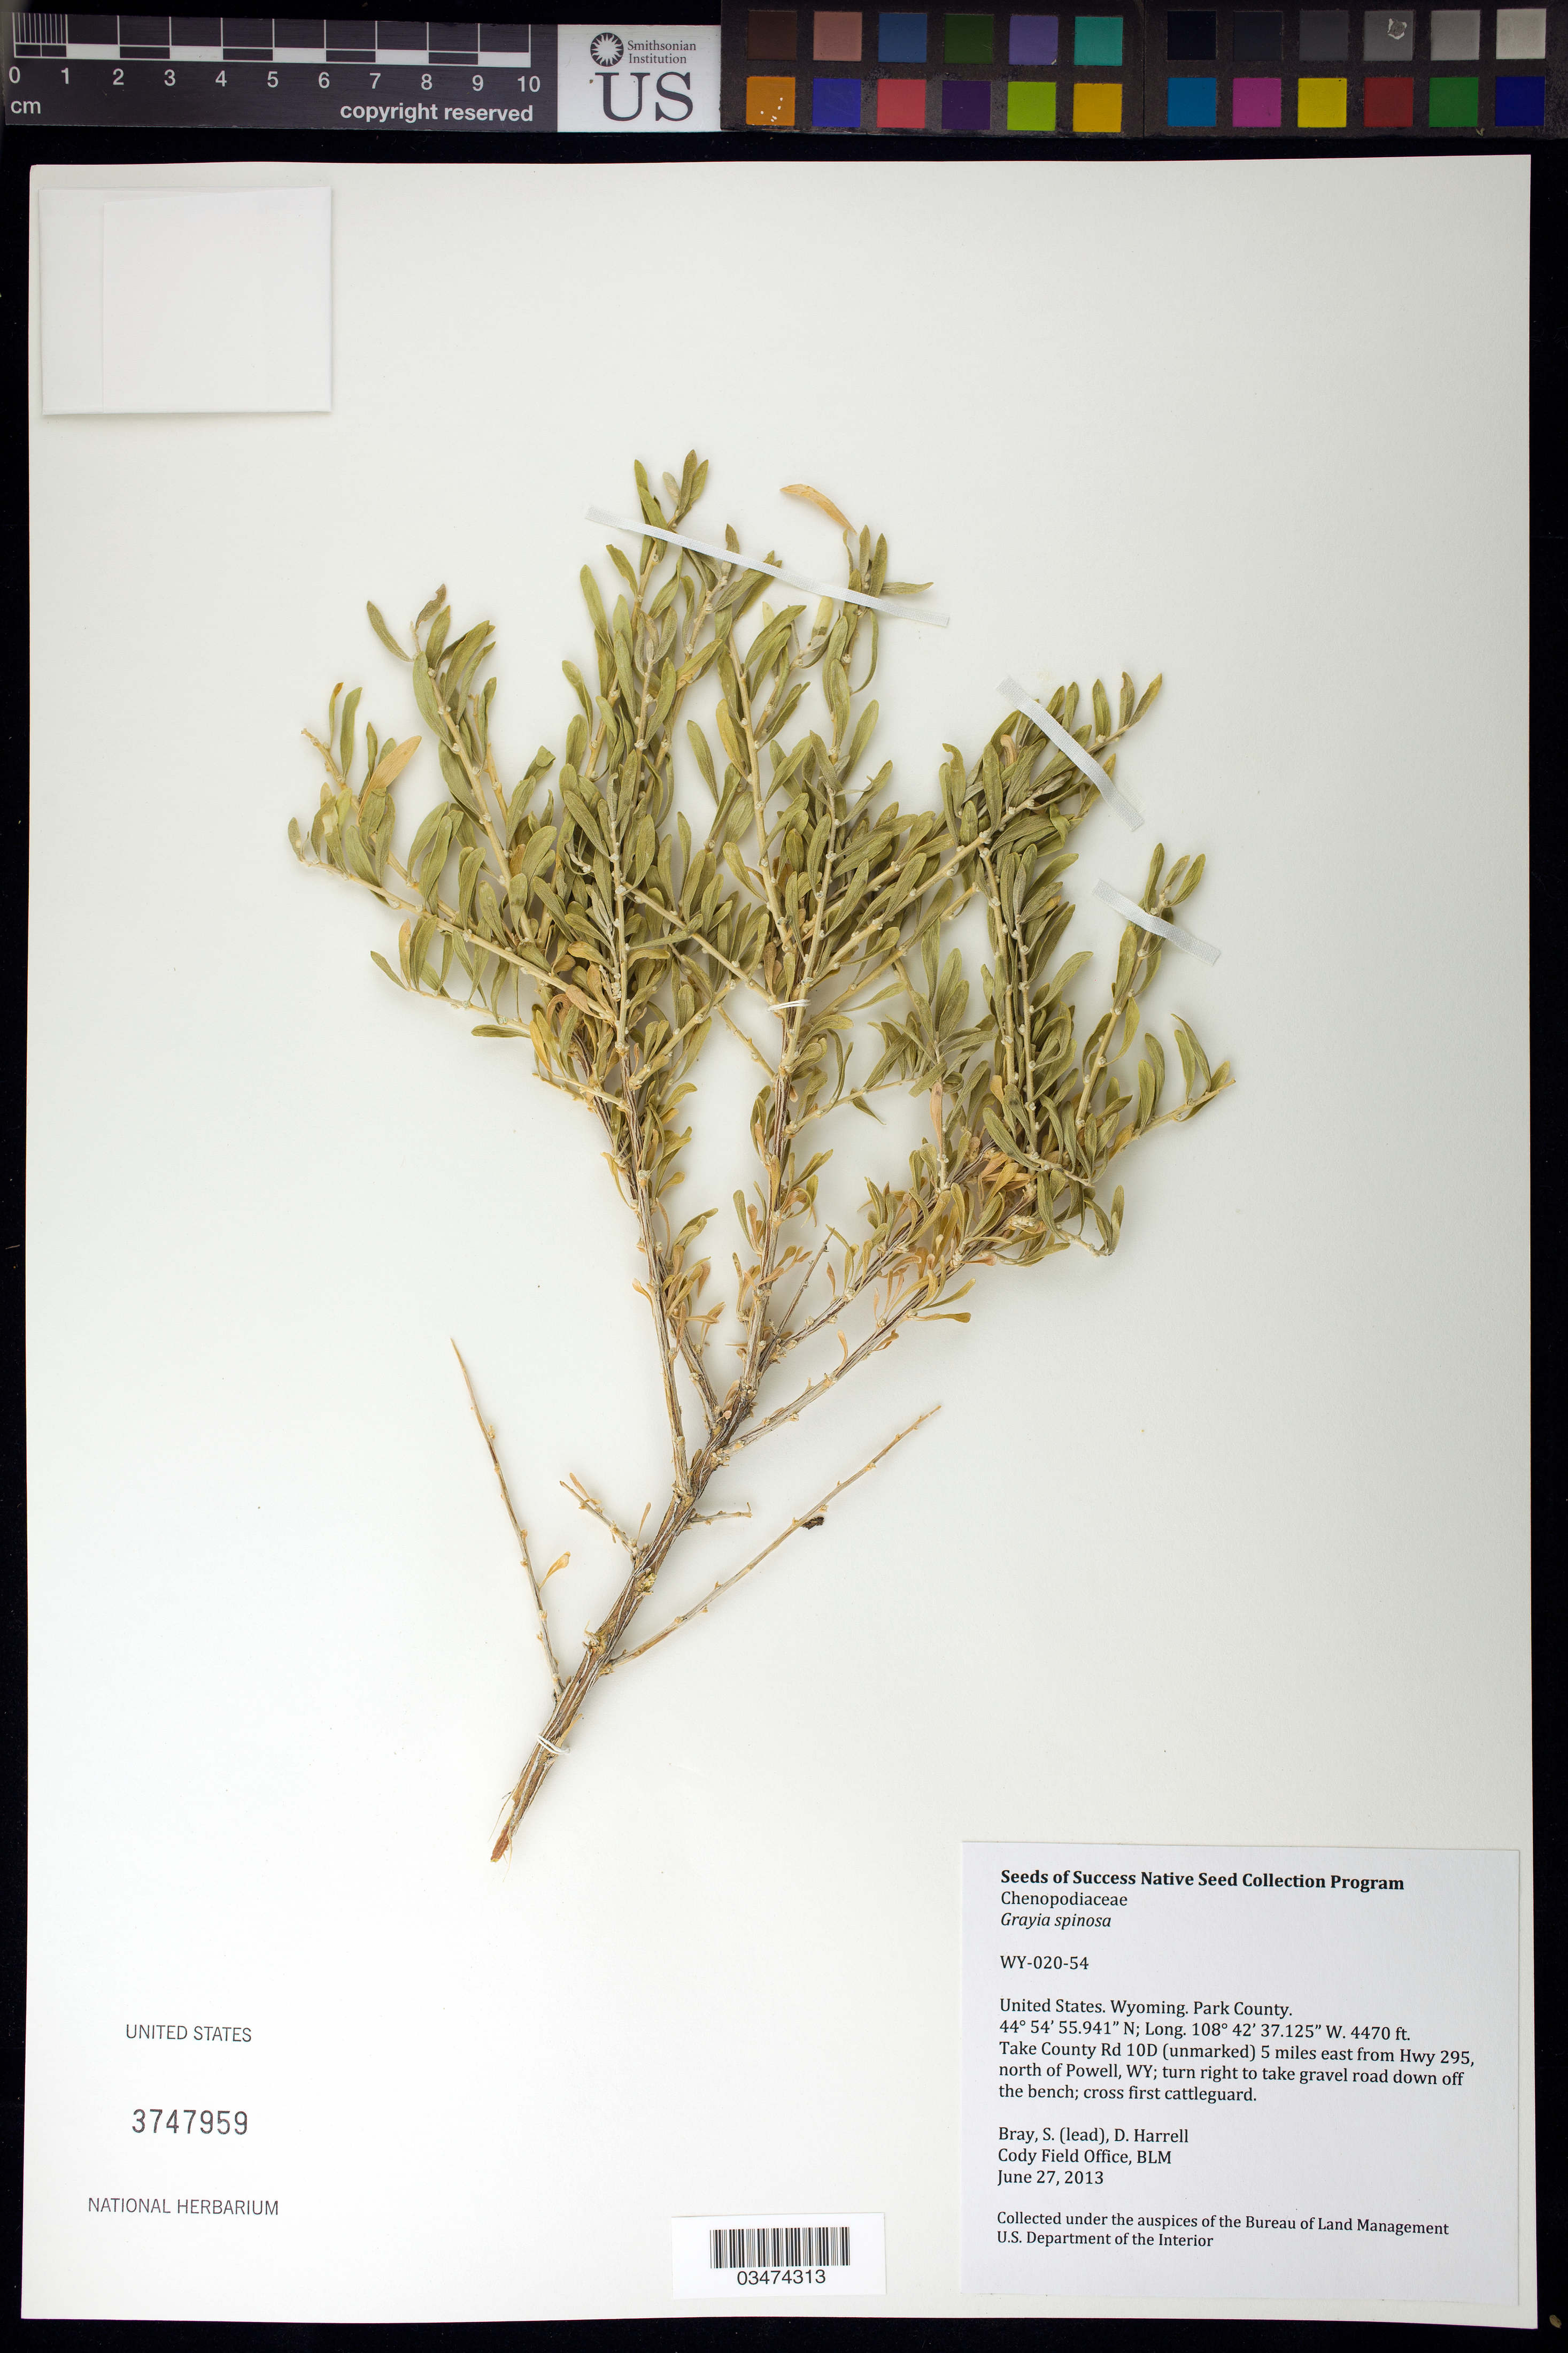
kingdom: Plantae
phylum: Tracheophyta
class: Magnoliopsida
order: Caryophyllales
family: Amaranthaceae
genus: Grayia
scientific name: Grayia spinosa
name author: (Hook.) Moq.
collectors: S. Bray & D. Harrell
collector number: WY020-54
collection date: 2013-06-27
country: United States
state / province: Wyoming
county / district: Park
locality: North of Powell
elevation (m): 1362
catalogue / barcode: US 3747959